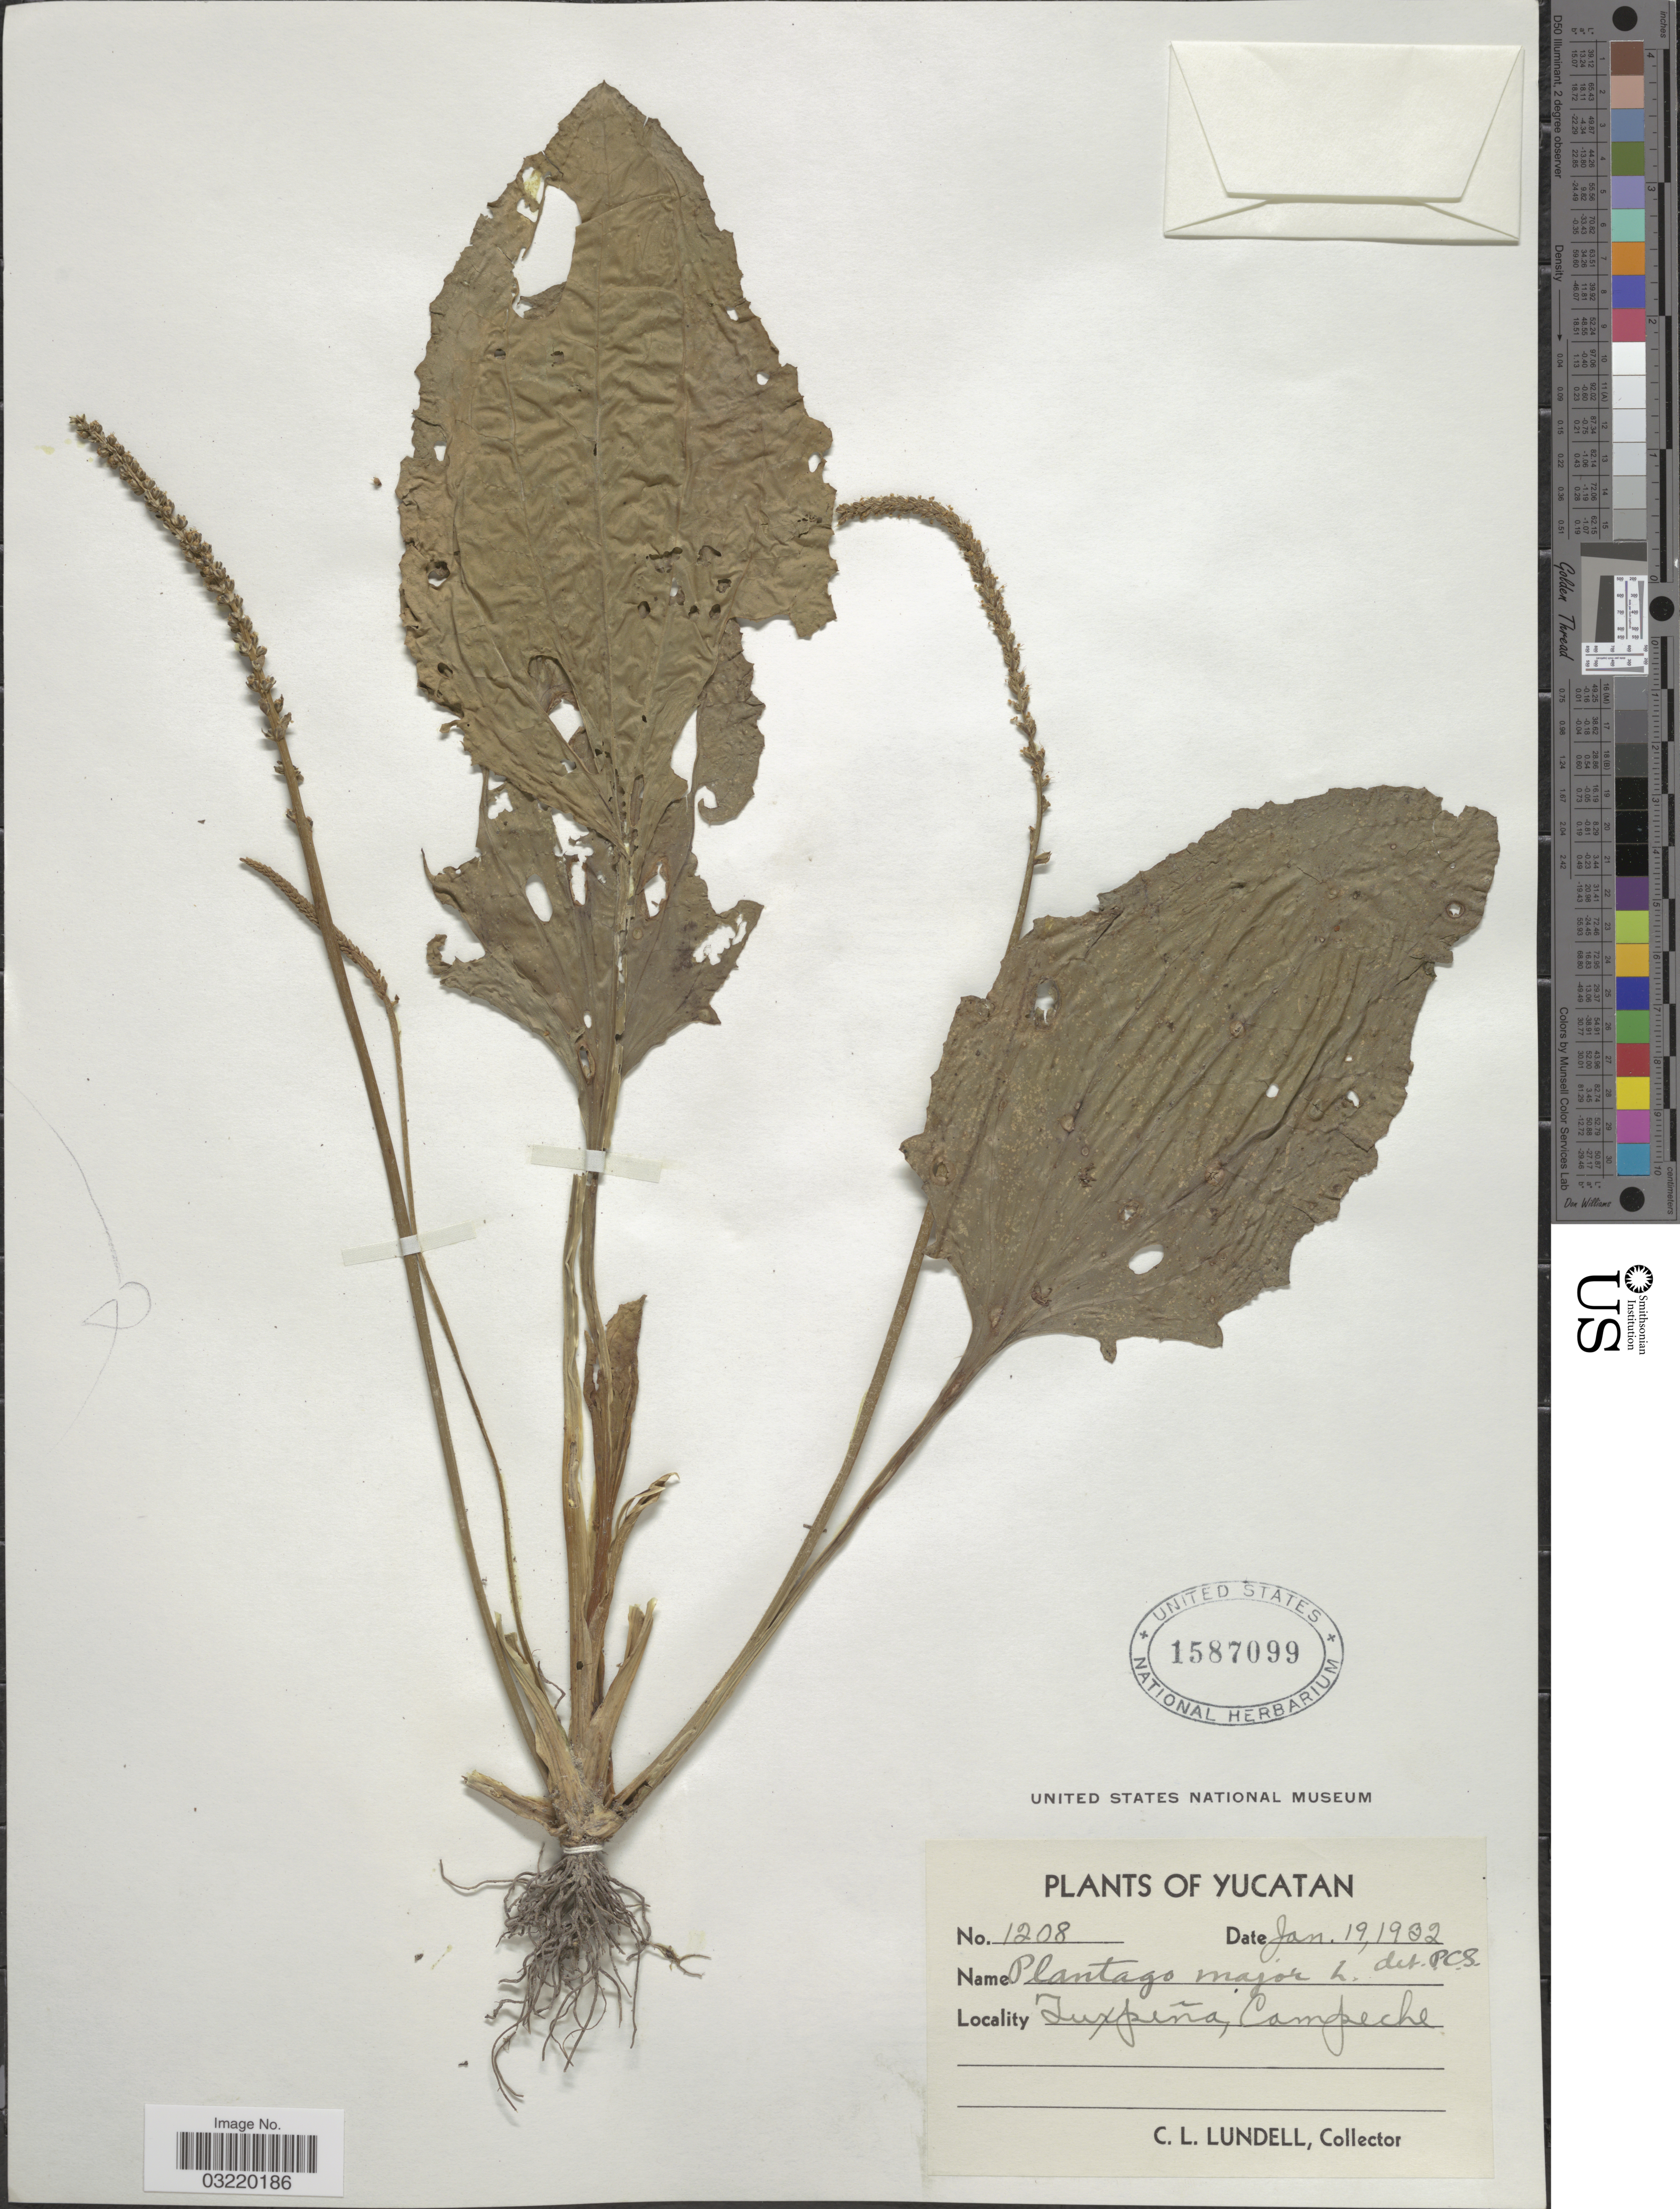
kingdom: Plantae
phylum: Tracheophyta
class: Magnoliopsida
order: Lamiales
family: Plantaginaceae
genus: Plantago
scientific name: Plantago major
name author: L.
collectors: C. L. Lundell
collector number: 1208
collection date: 1932-01-19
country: Mexico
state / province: Campeche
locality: Tuxpeña, Campeche.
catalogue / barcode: US 1587099